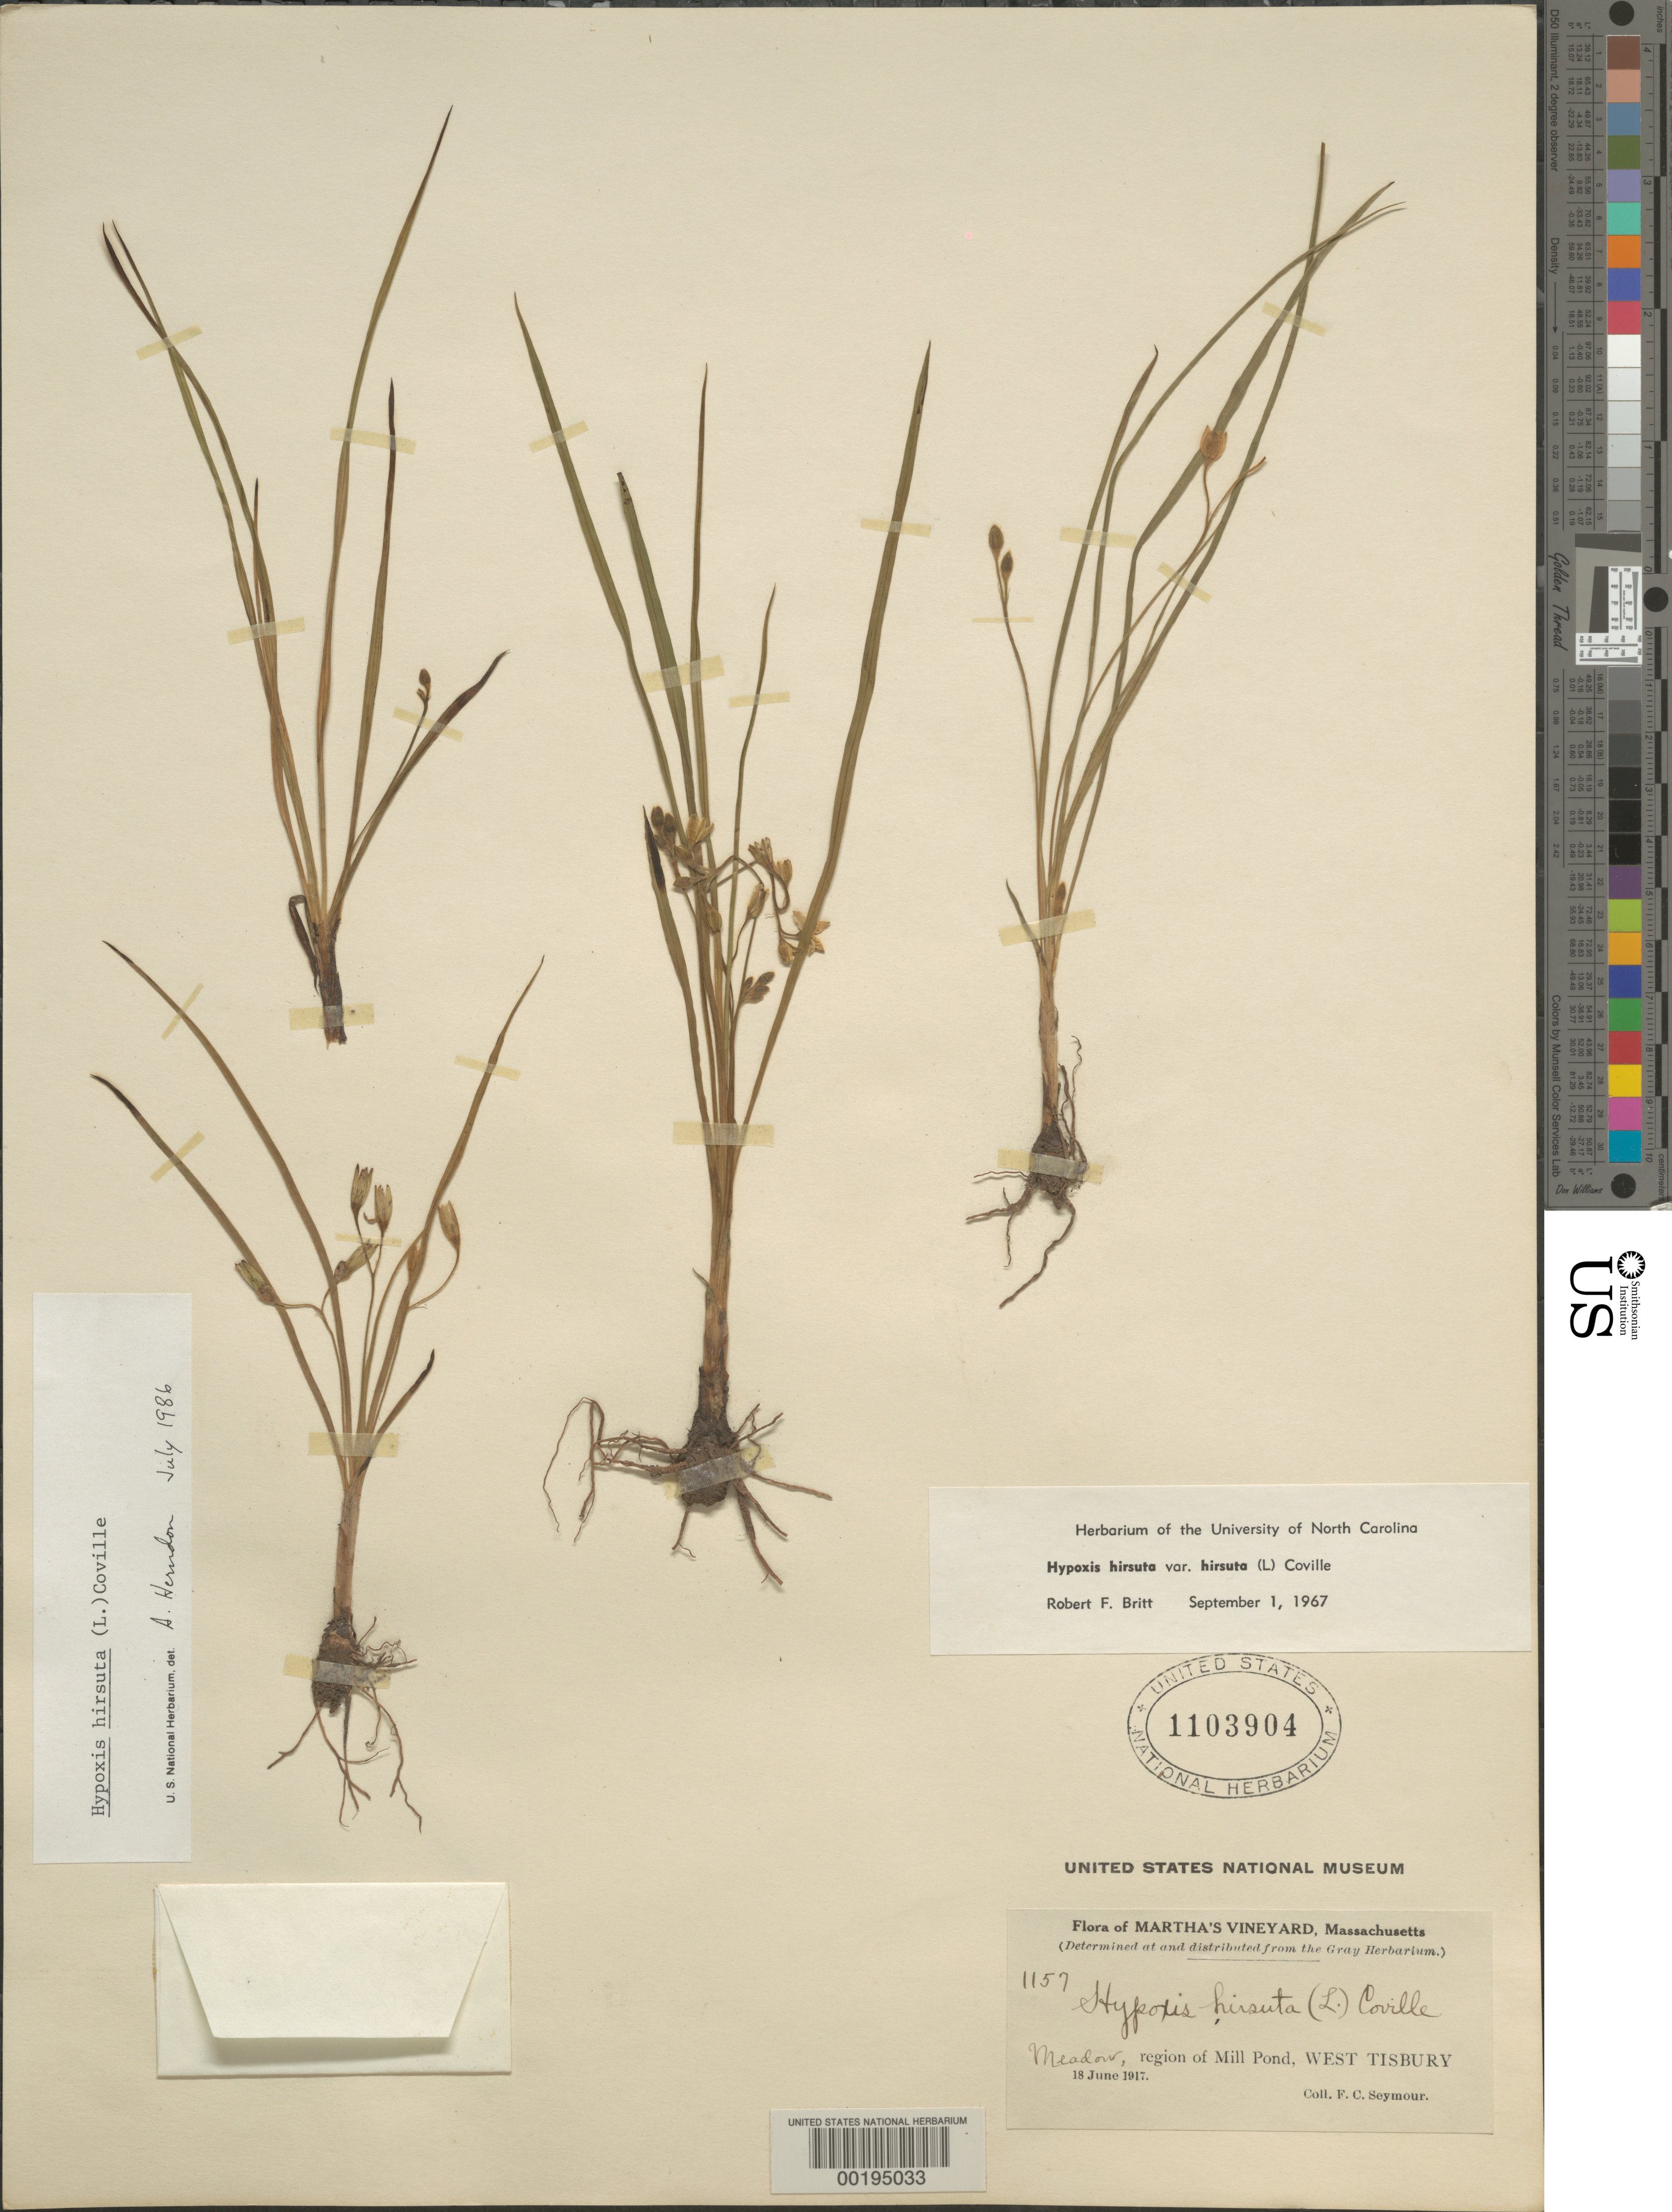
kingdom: Plantae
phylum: Tracheophyta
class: Liliopsida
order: Asparagales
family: Hypoxidaceae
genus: Hypoxis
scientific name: Hypoxis hirsuta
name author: (L.) Coville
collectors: F. C. Seymour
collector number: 1157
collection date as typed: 18 Jun 1917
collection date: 1917-06-18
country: United States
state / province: Massachusetts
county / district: Dukes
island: Martha's Vineyard Island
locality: Region of mill pond, west tisbury, martha's vineyard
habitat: Meadow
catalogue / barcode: US 1103904